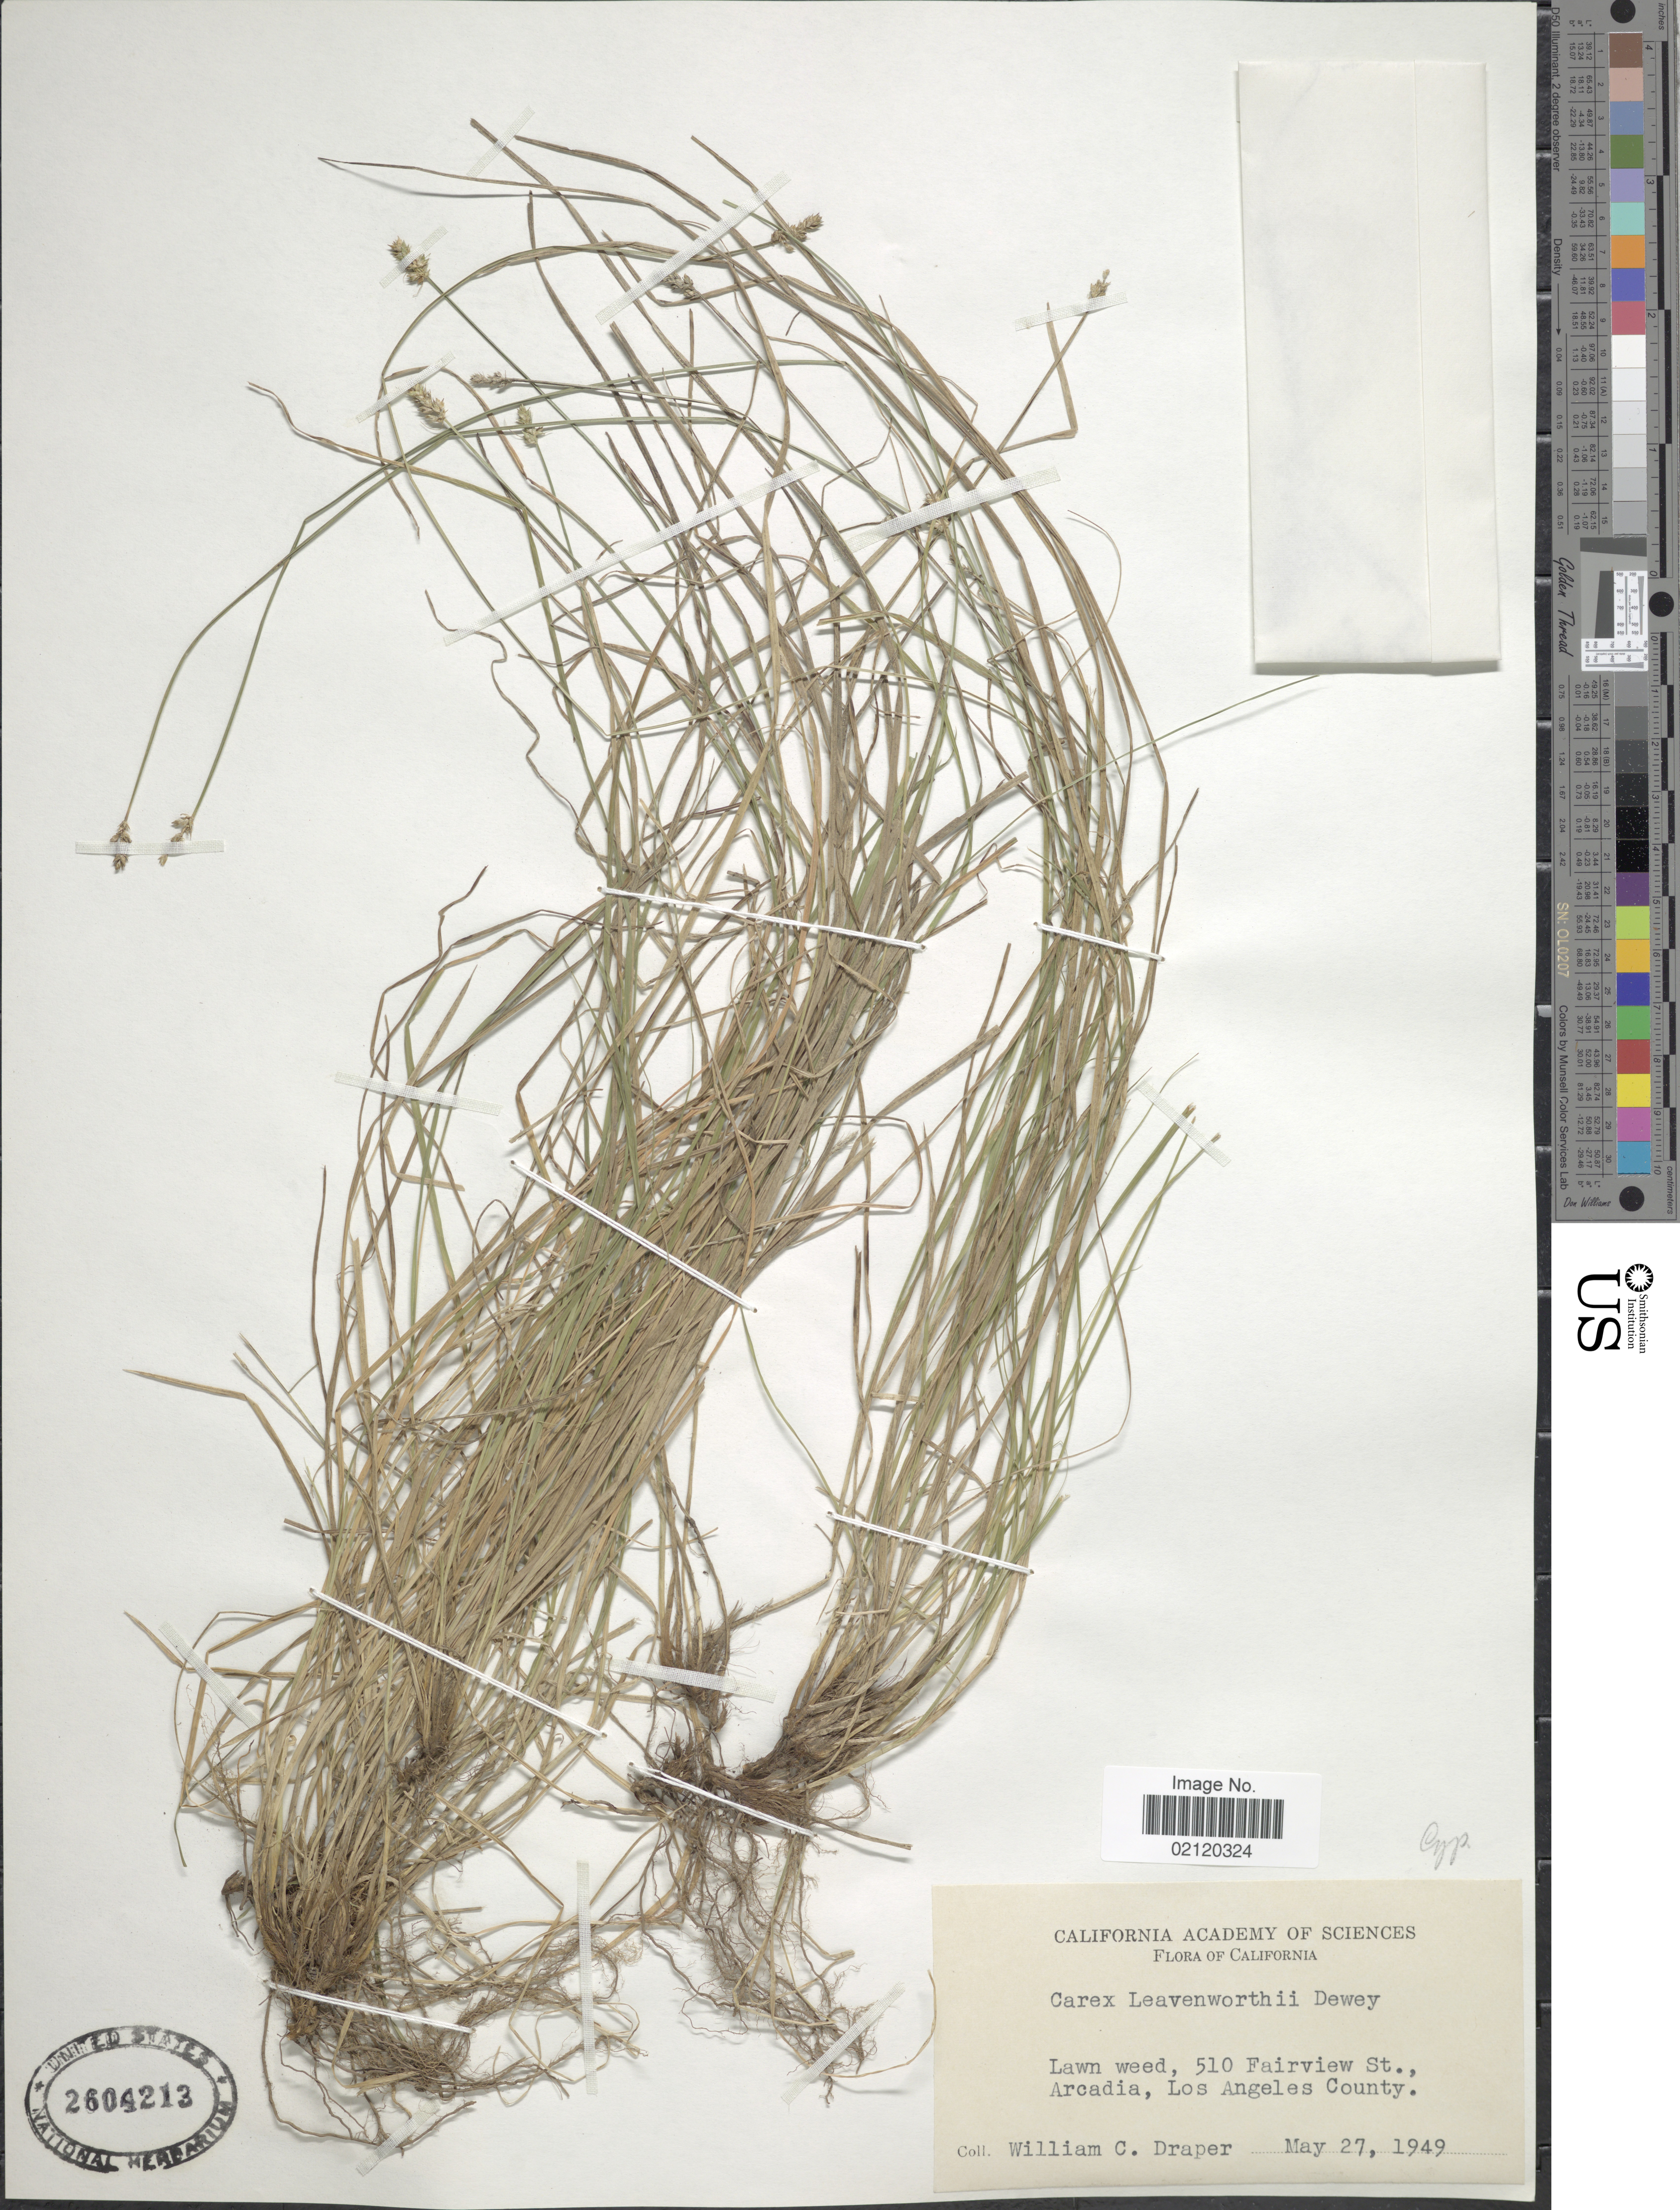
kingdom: Plantae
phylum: Tracheophyta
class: Liliopsida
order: Poales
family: Cyperaceae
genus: Carex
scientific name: Carex leavenworthii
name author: Dewey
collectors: W. Draper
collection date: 1949-05-27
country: United States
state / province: California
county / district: Los Angeles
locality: Lawn weed, 510 Fairview St., Arcadia, Los Angeles County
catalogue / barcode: US 2604213